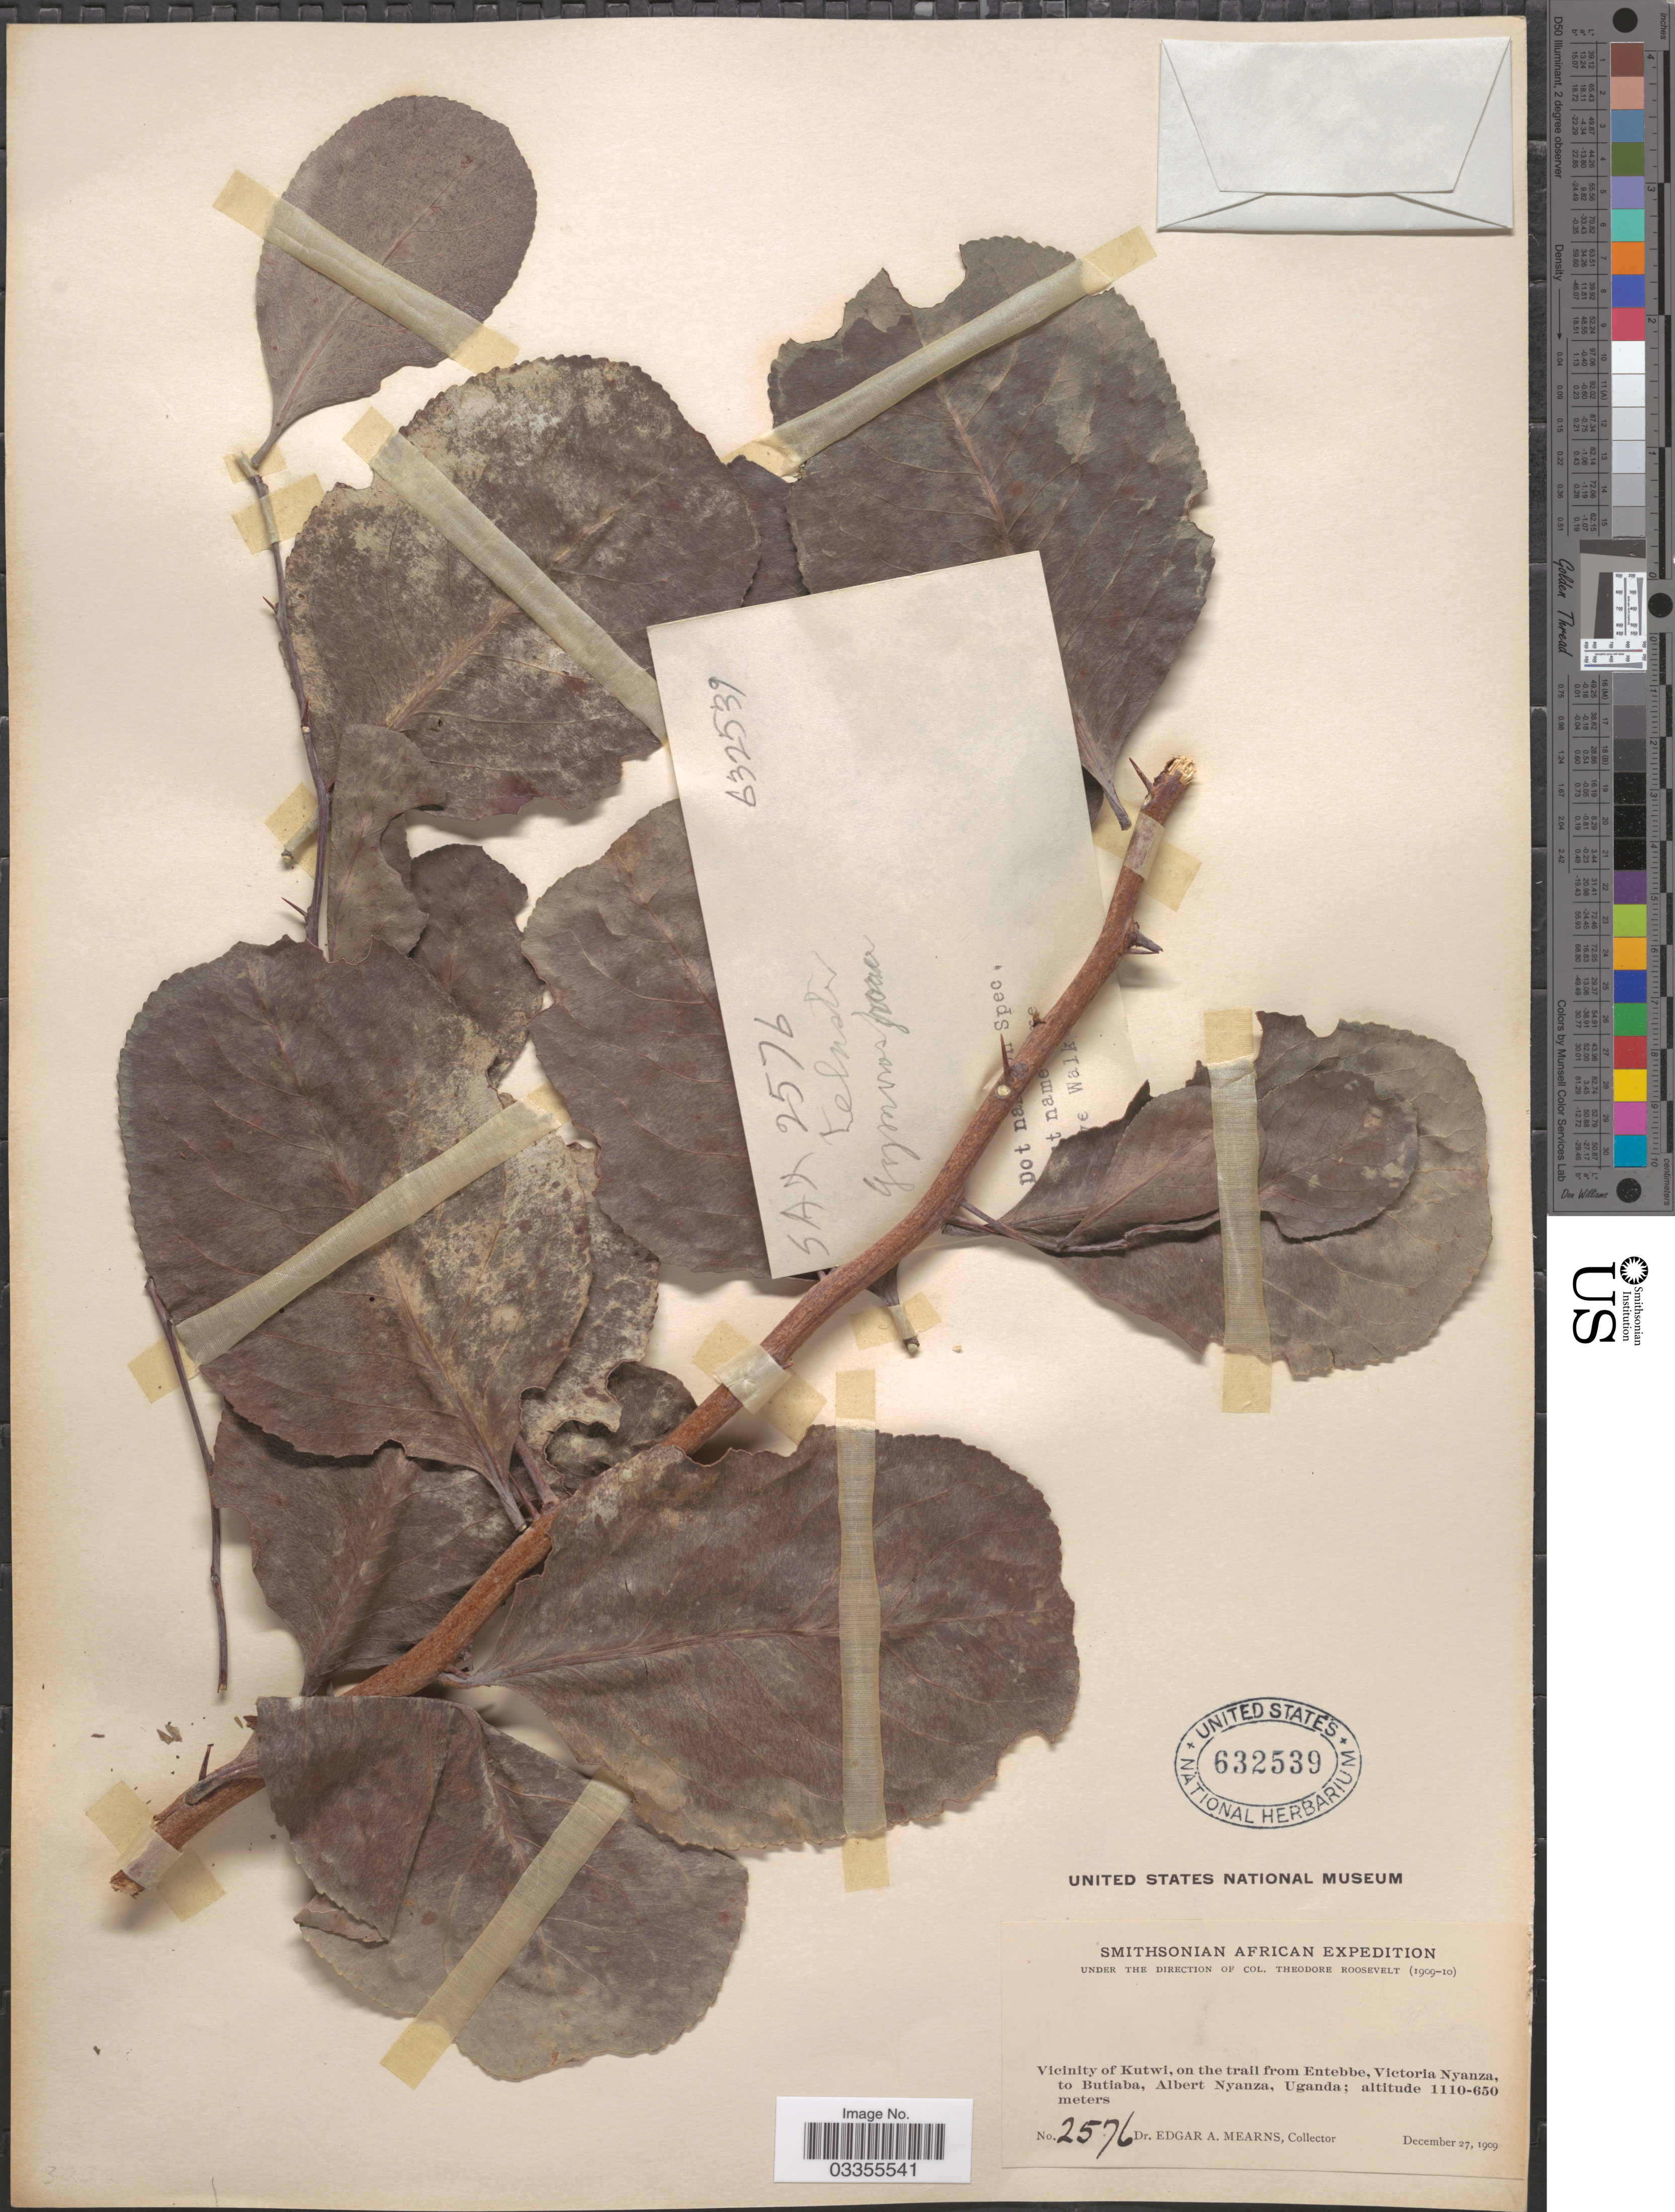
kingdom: Plantae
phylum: Tracheophyta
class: Magnoliopsida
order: Celastrales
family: Celastraceae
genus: Gymnosporia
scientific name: Gymnosporia sp.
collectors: E. A. Mearns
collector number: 2576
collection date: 1909-12-27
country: Uganda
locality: Vicinity of Kutwi, on the trail from Entebbe, Victoria Nyanza, to Butiaba, Albert Nyanza.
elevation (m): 650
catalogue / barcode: US 632539